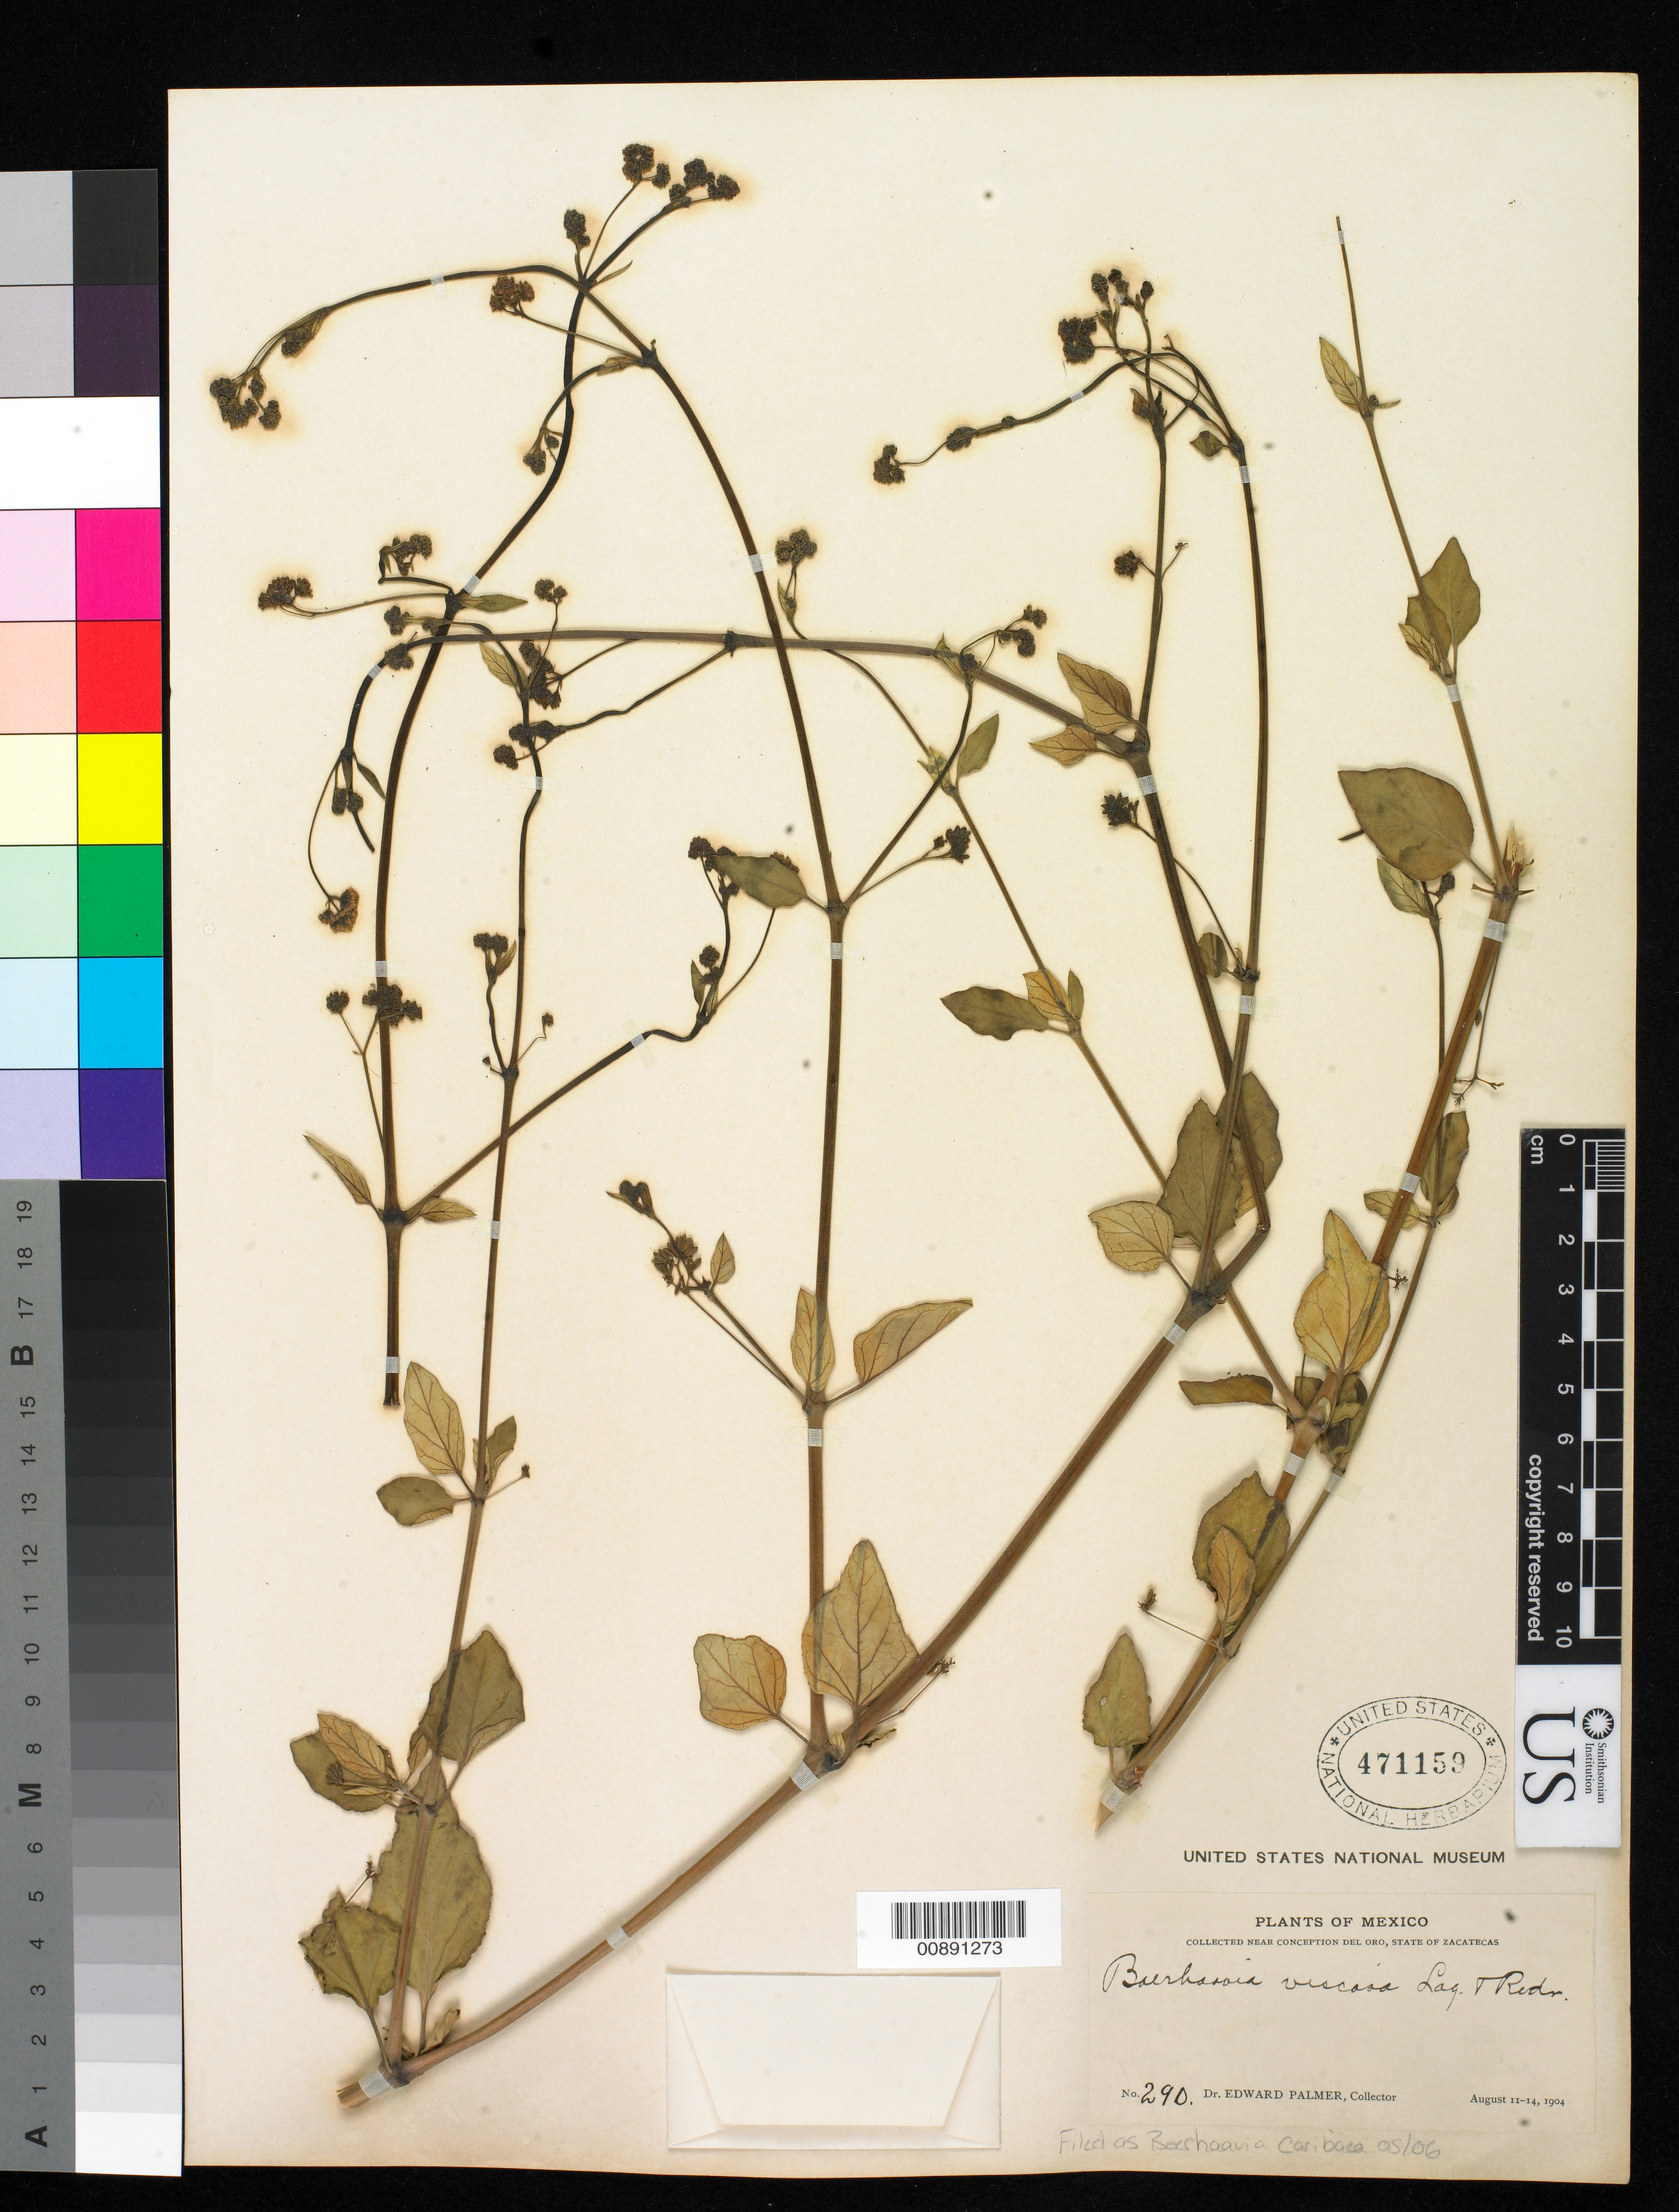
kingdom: Plantae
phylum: Tracheophyta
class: Magnoliopsida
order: Caryophyllales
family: Nyctaginaceae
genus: Boerhavia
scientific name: Boerhavia caribaea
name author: Jacq.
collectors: E. Palmer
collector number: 290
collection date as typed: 11 Aug 1904 to 14 Aug 1904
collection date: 1904-08-11/1904-08-14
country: Mexico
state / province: Zacatecas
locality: Near Concepción del Oro, Zacatecas.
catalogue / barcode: US 471159